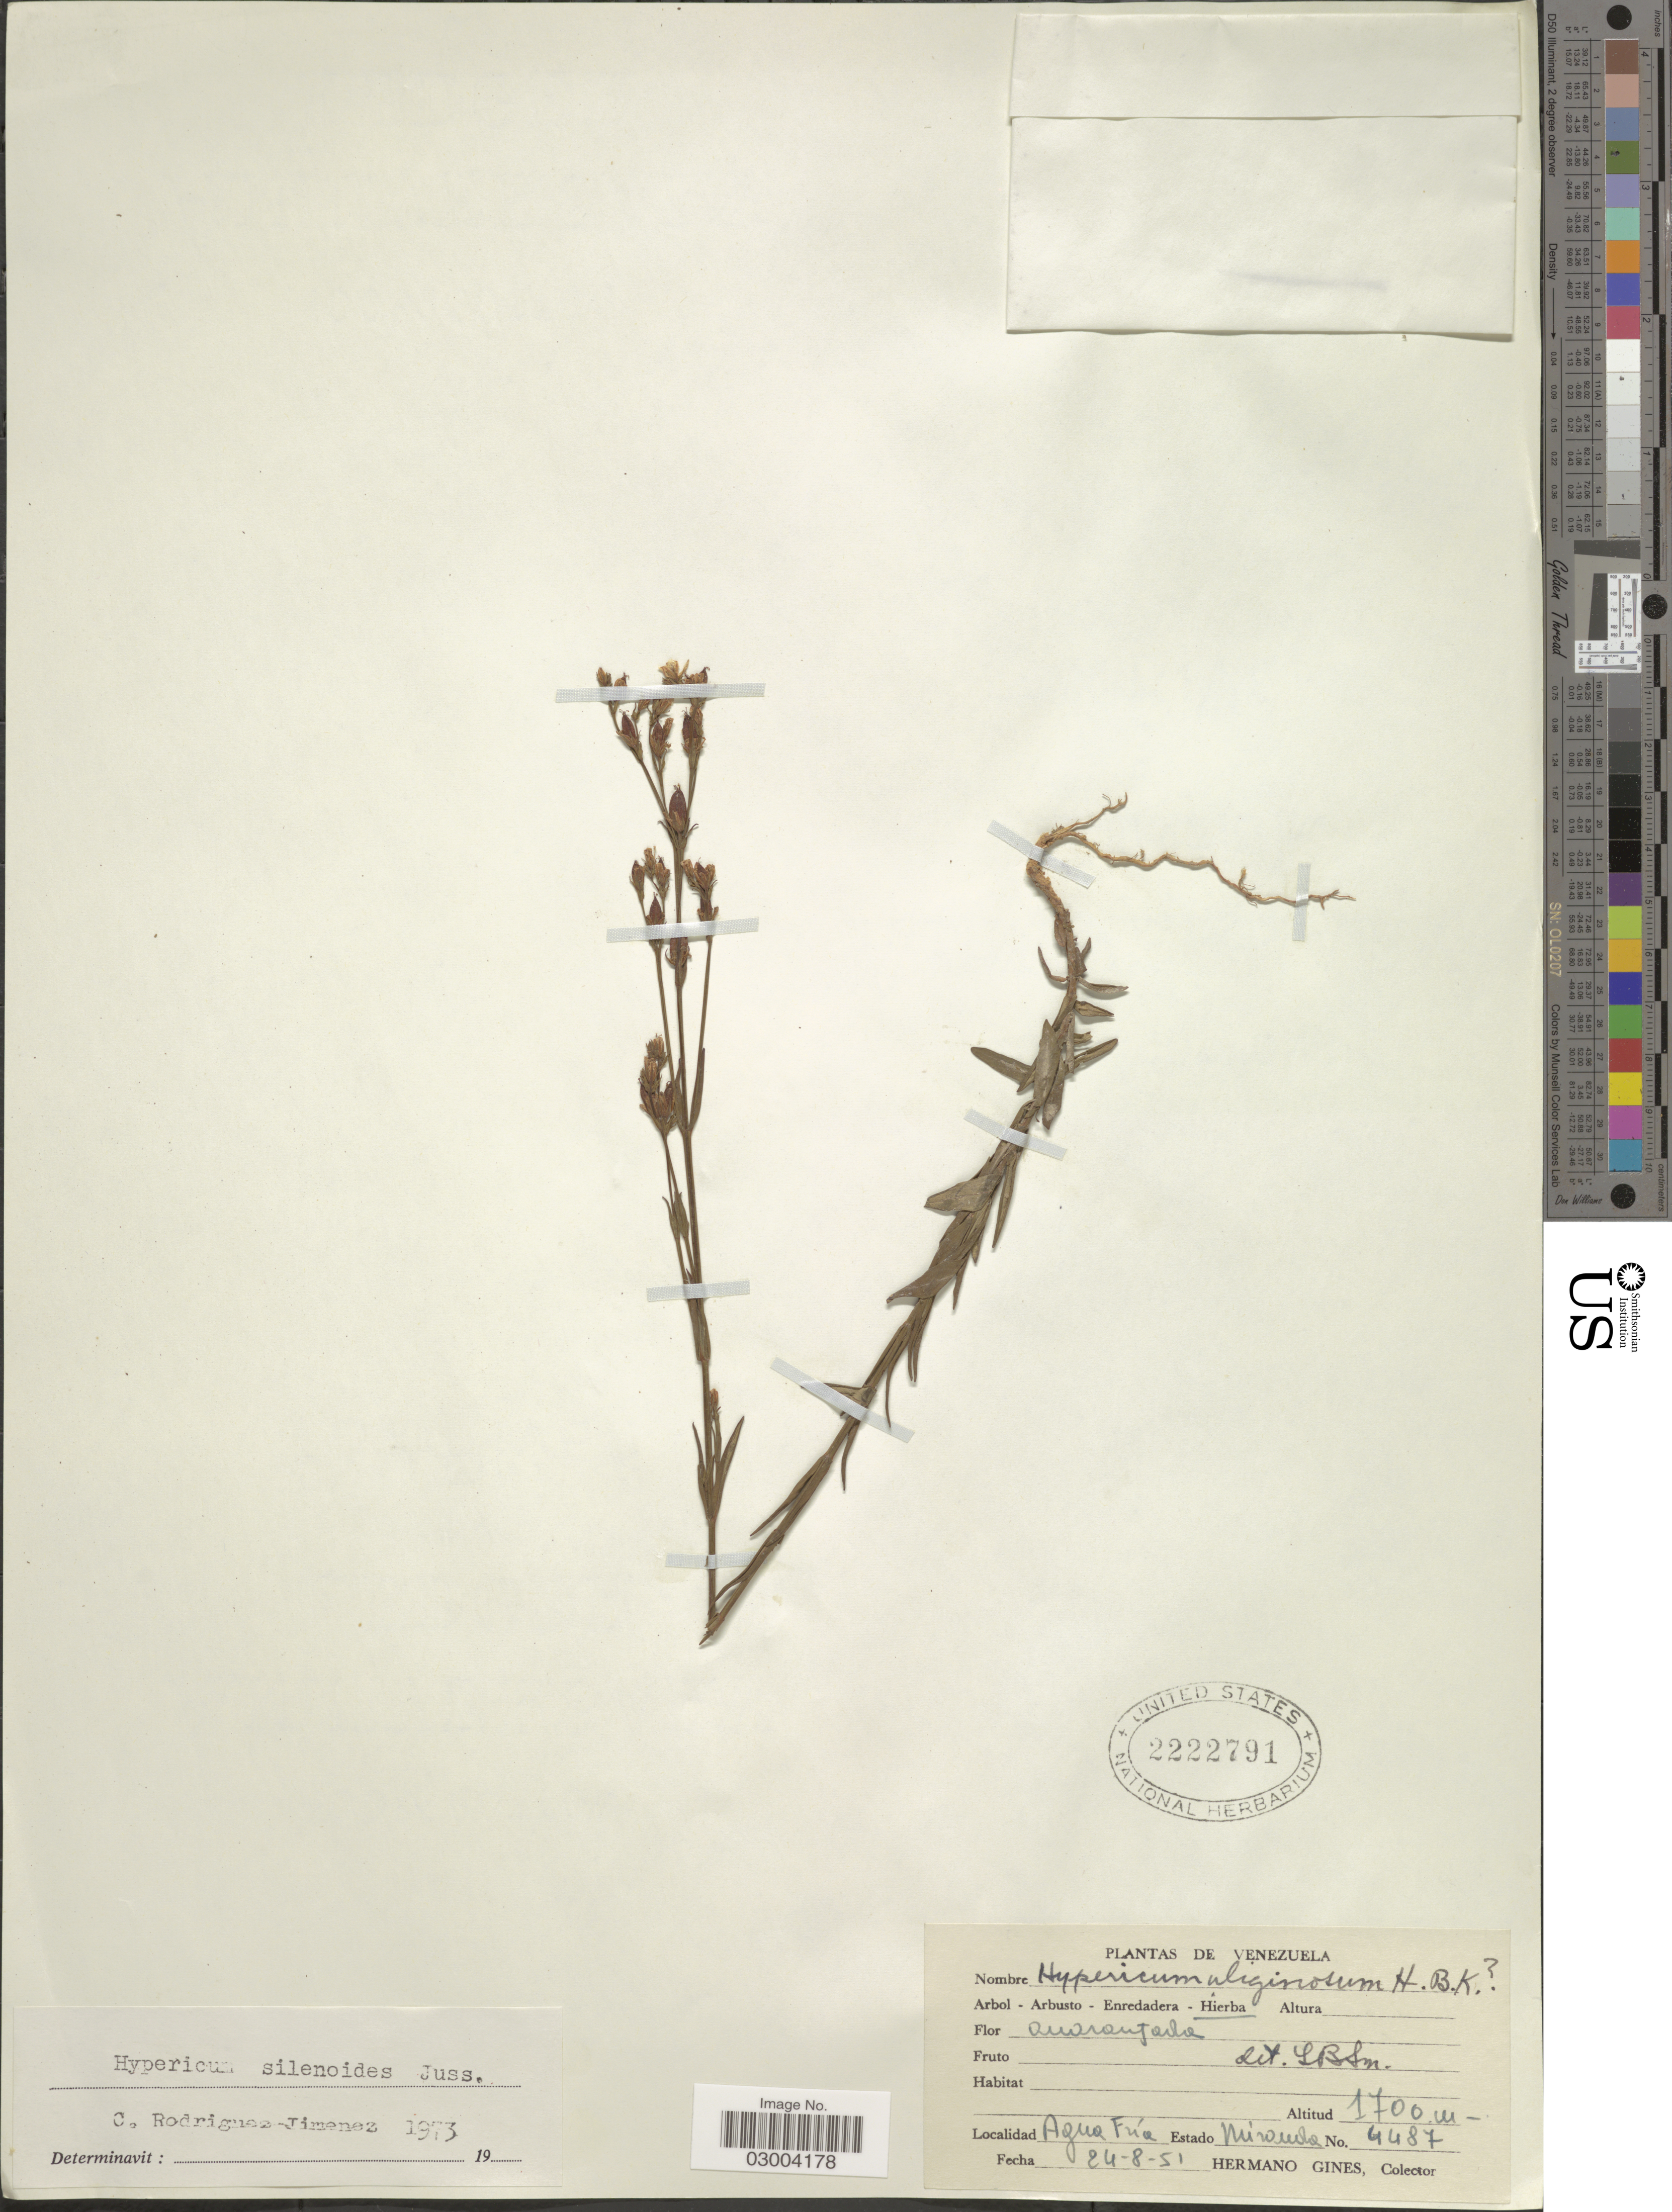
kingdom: Plantae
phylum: Tracheophyta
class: Magnoliopsida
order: Malpighiales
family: Hypericaceae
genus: Hypericum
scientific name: Hypericum silenoides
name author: Juss.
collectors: Bro. Gines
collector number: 4487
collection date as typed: Transcribed d/m/y: 24/8/51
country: Venezuela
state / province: Miranda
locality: Agua Fría.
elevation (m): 1700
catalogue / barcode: US 2222791